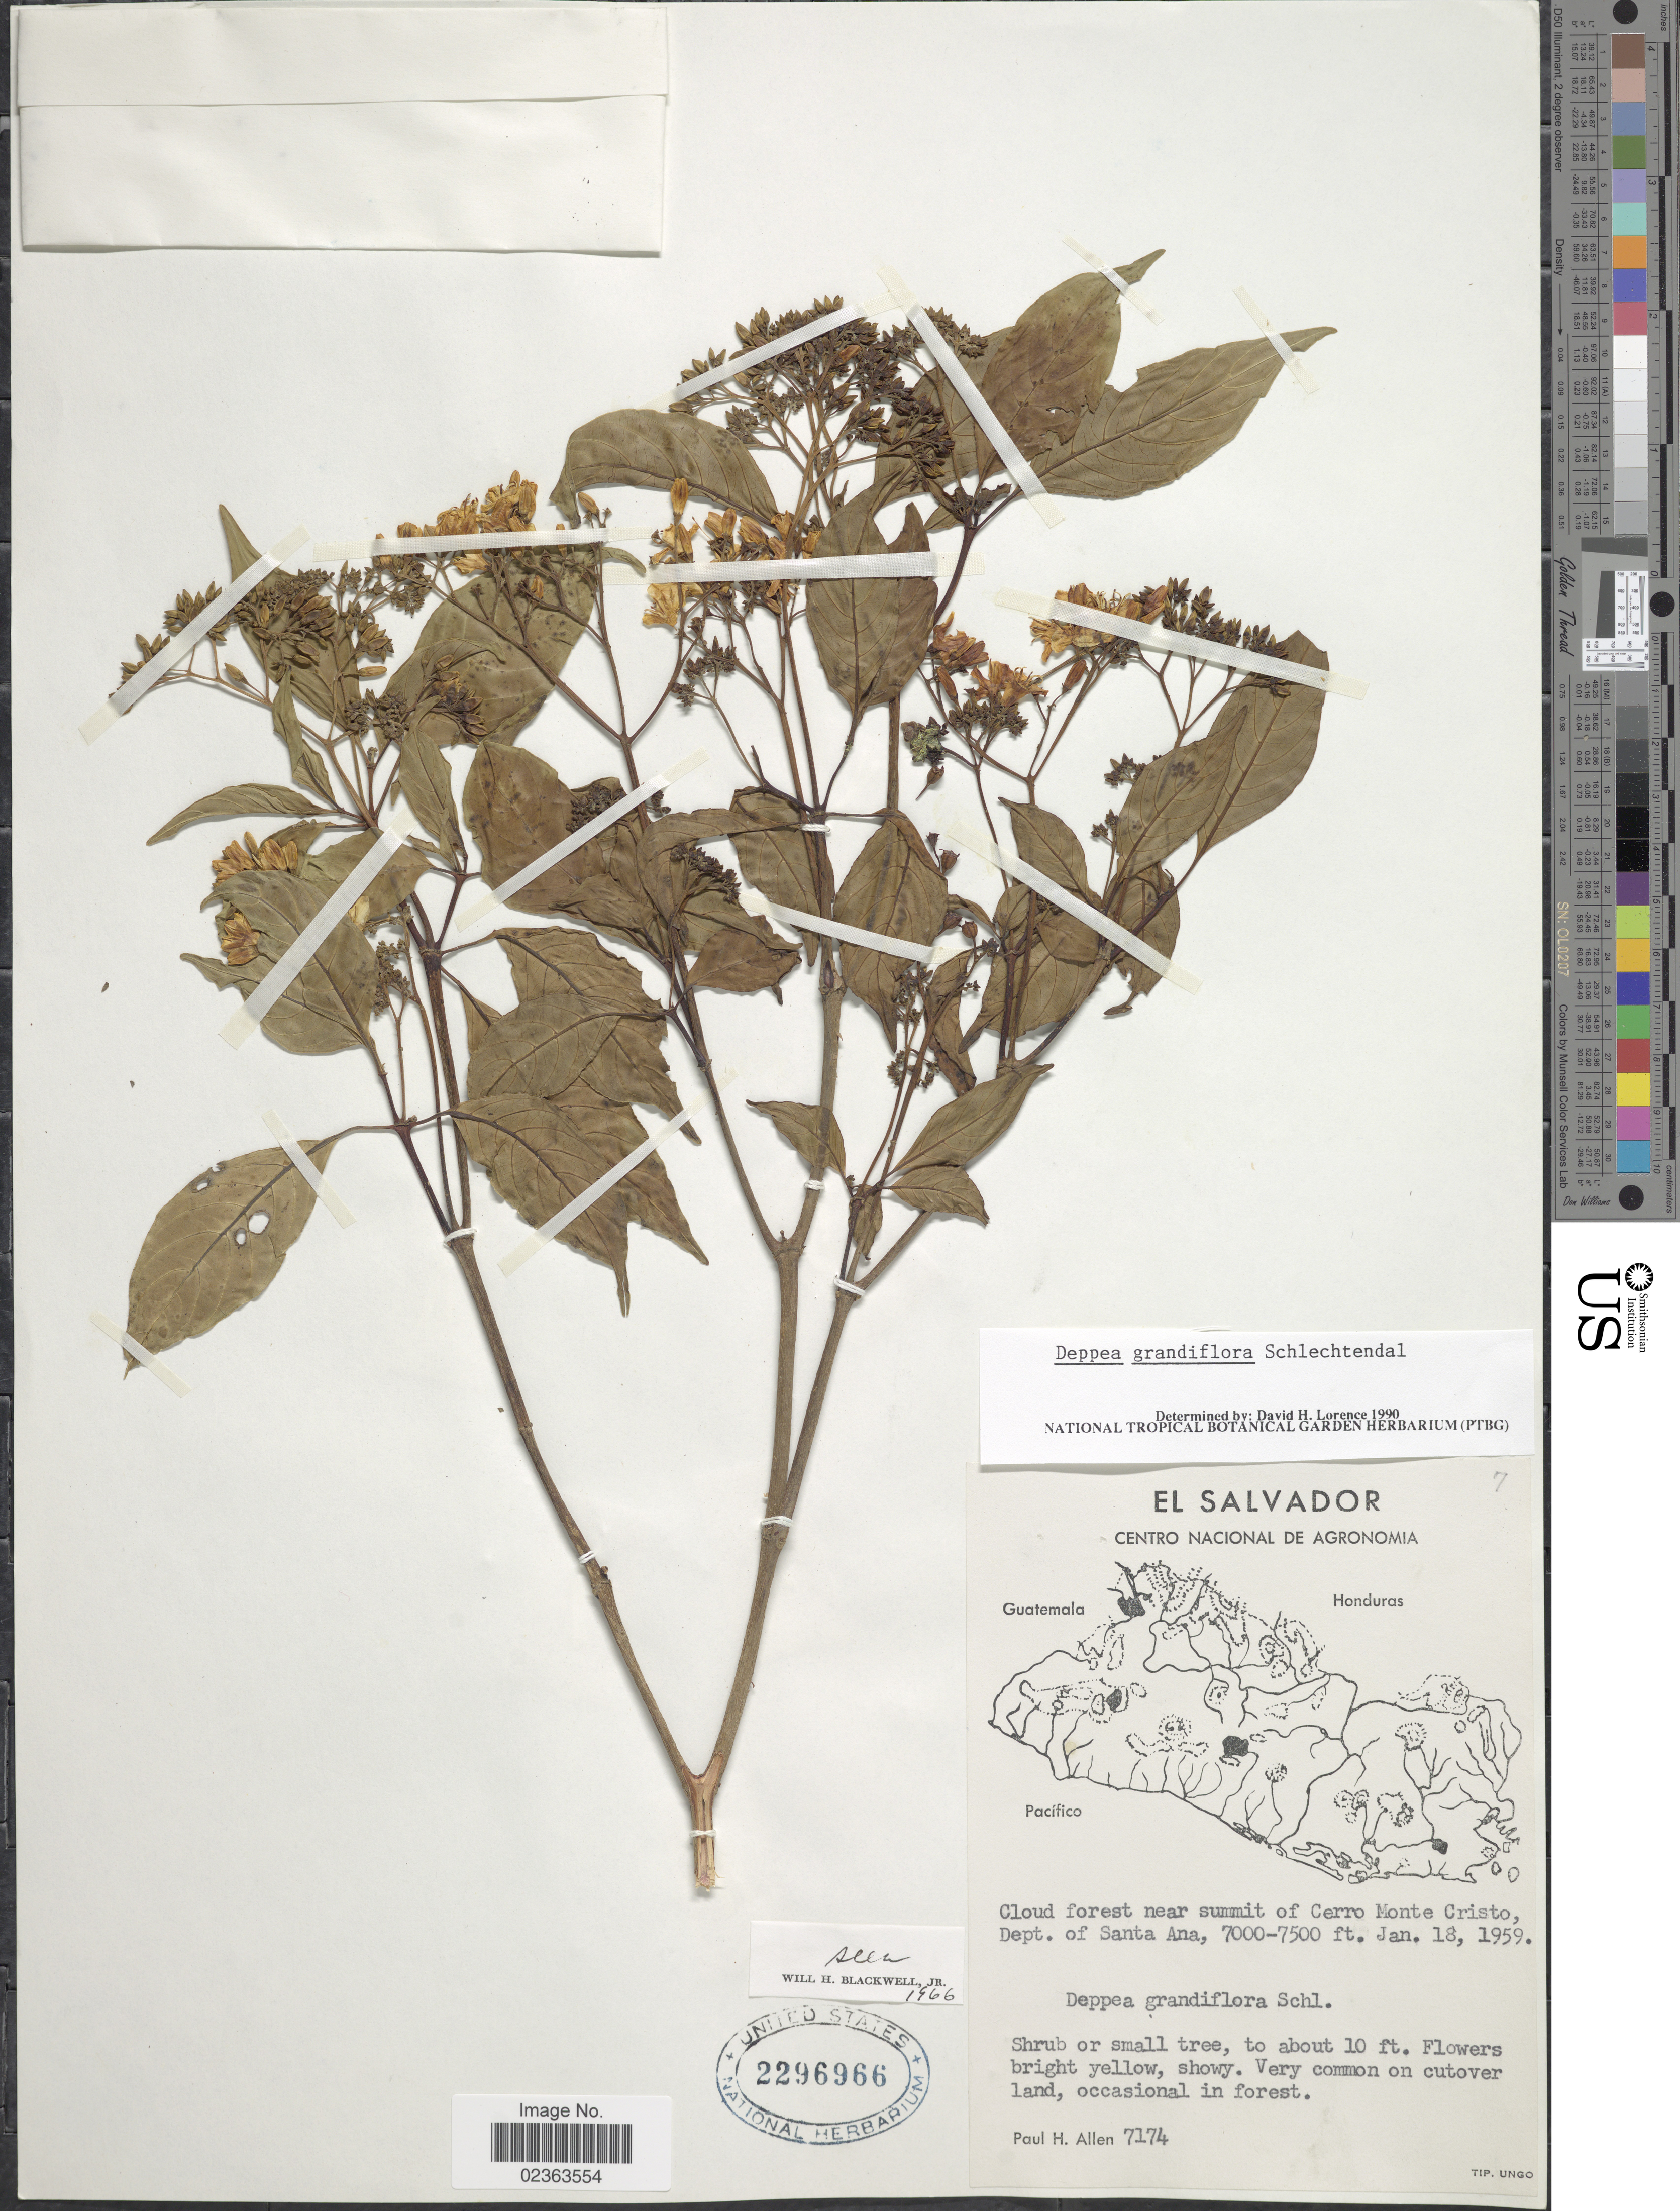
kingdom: Plantae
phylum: Tracheophyta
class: Magnoliopsida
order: Gentianales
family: Rubiaceae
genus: Deppea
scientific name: Deppea grandiflora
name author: Schltdl.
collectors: P. H. Allen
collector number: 7174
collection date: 1959-01-18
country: El Salvador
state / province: Santa Ana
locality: Cloud forest near summit of Cerro Monte Cristo, Dept of Santa Ana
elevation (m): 2134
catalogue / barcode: US 2296966